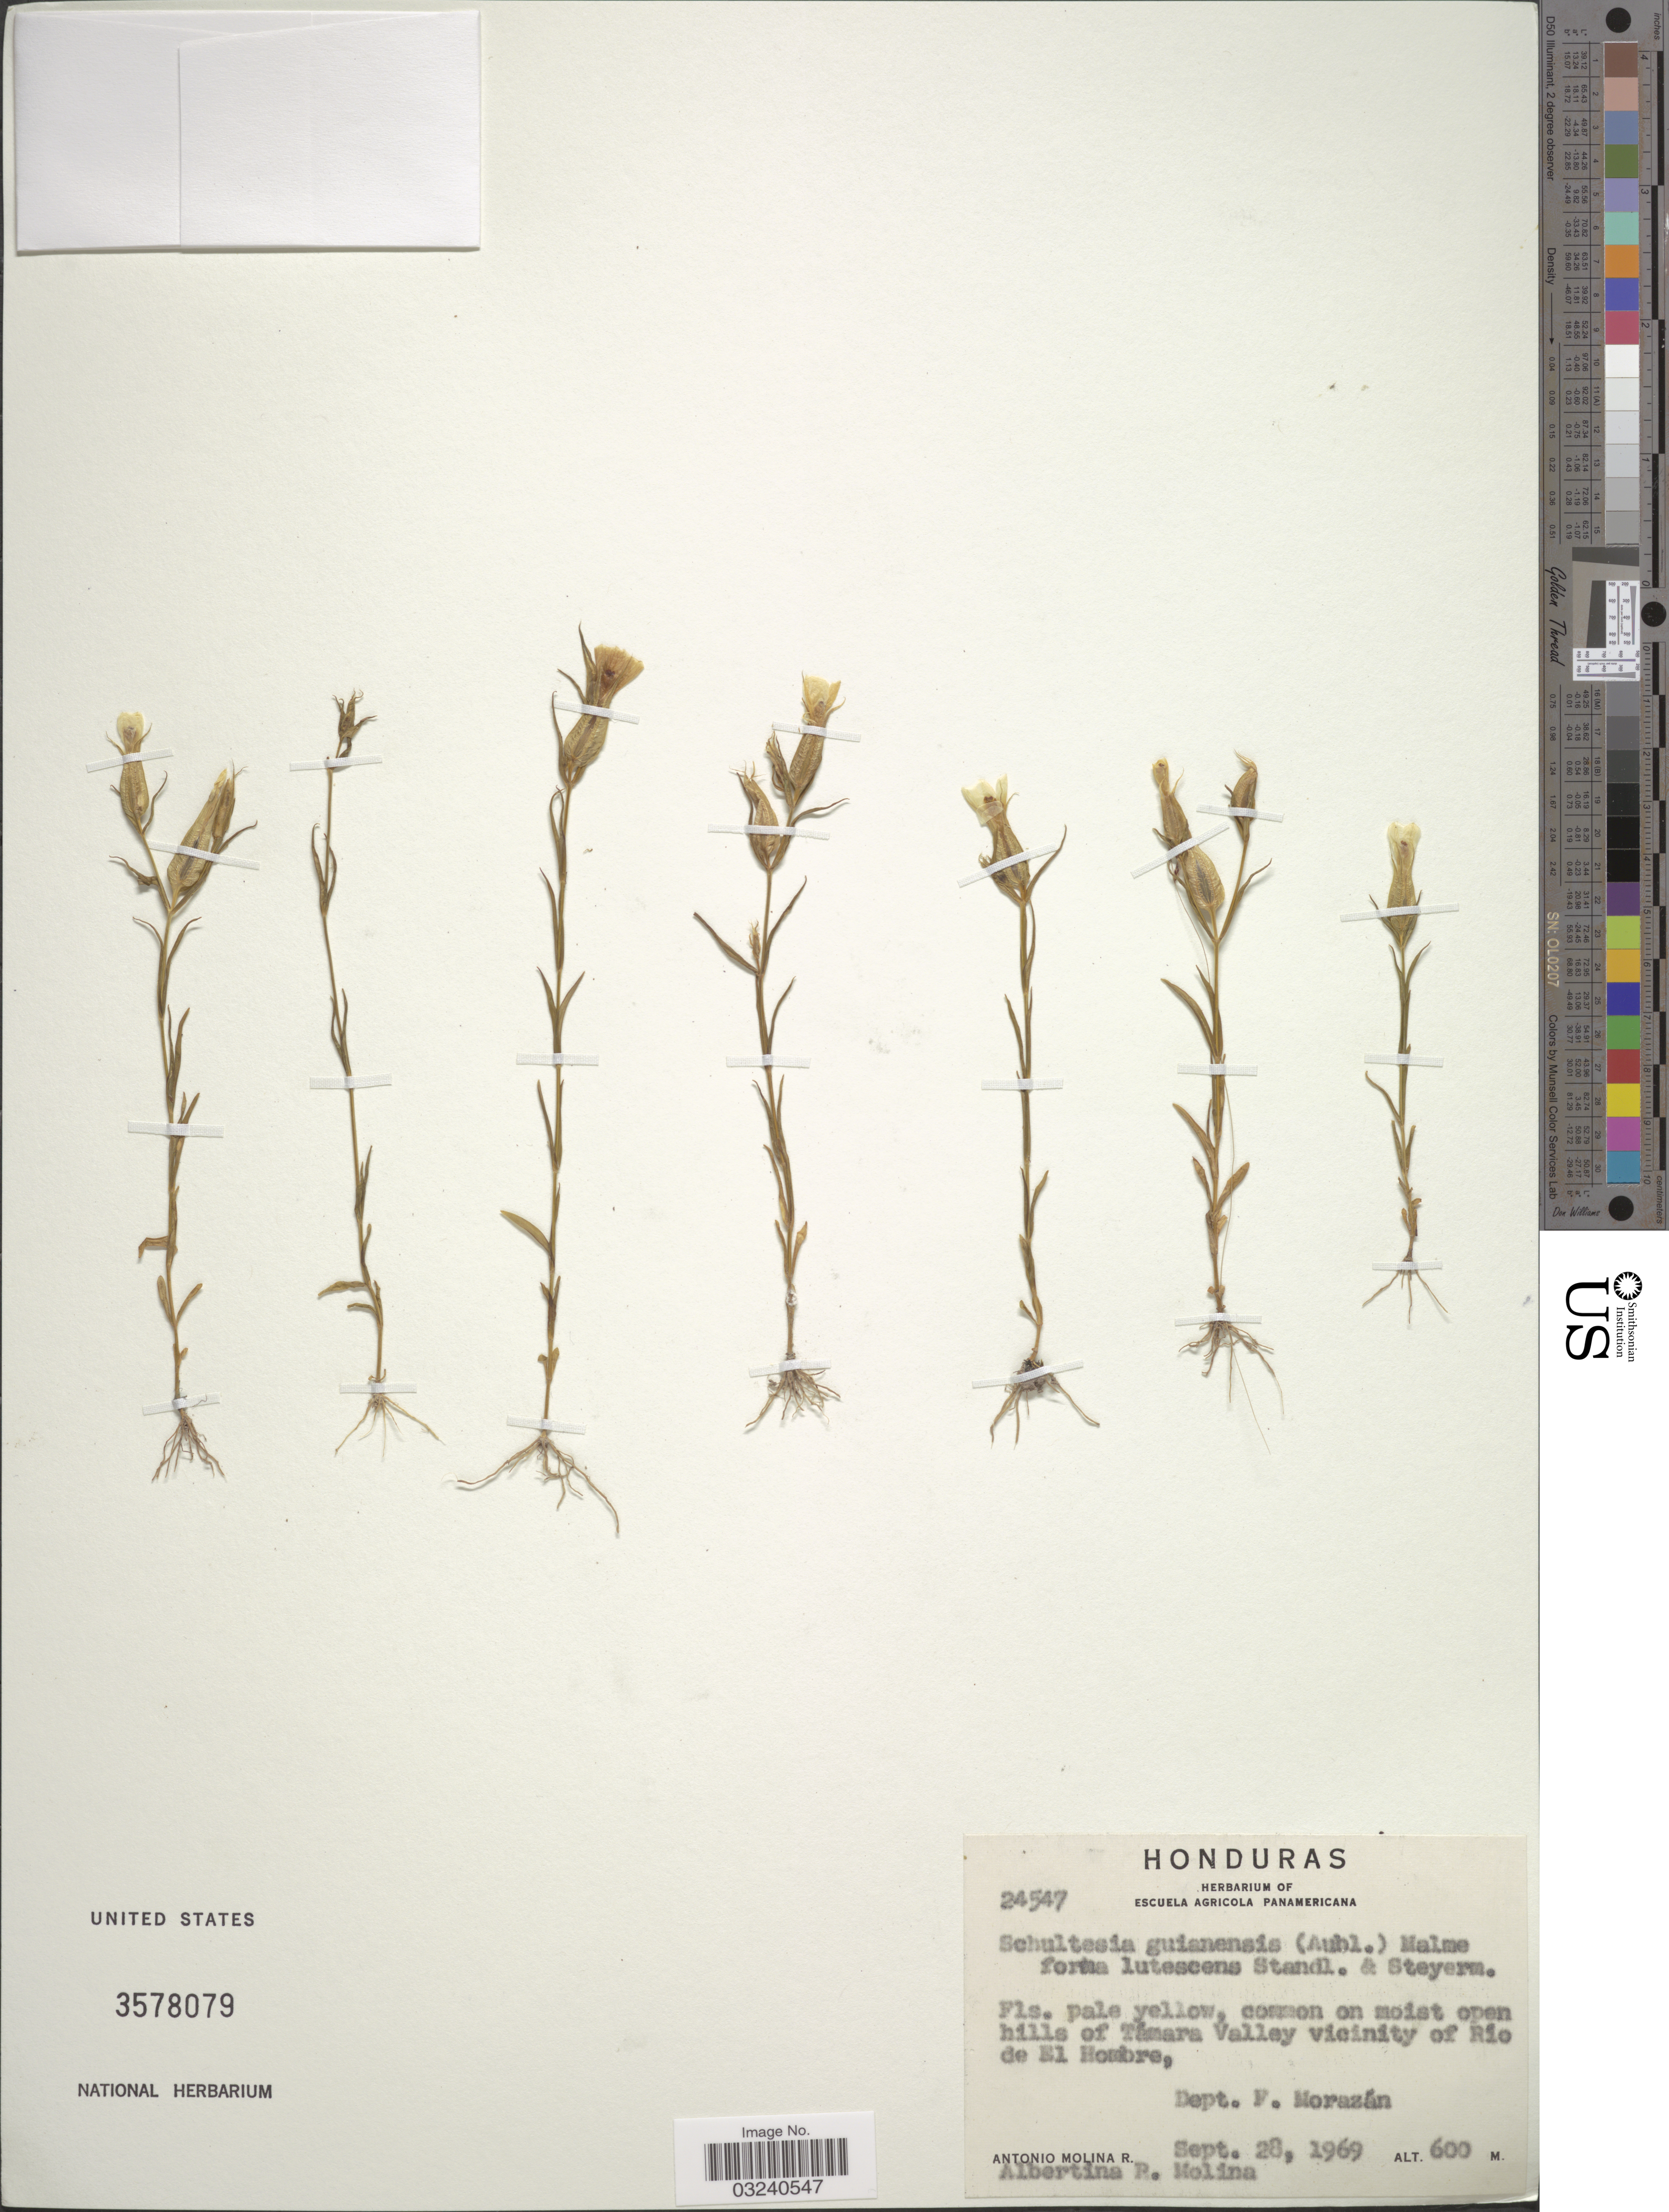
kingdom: Plantae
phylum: Tracheophyta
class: Magnoliopsida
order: Gentianales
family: Gentianaceae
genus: Schultesia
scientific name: Schultesia guianensis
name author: (Aubl.) Malme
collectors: A. Molina R. & A. R. Molina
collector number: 24547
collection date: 1969-09-28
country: Honduras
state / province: Fco. Morazán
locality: Common on moist open hills of Támara Valley vicinity of Rio de El Hombre, Dept. F. Morazán.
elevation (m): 600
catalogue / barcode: US 3578079